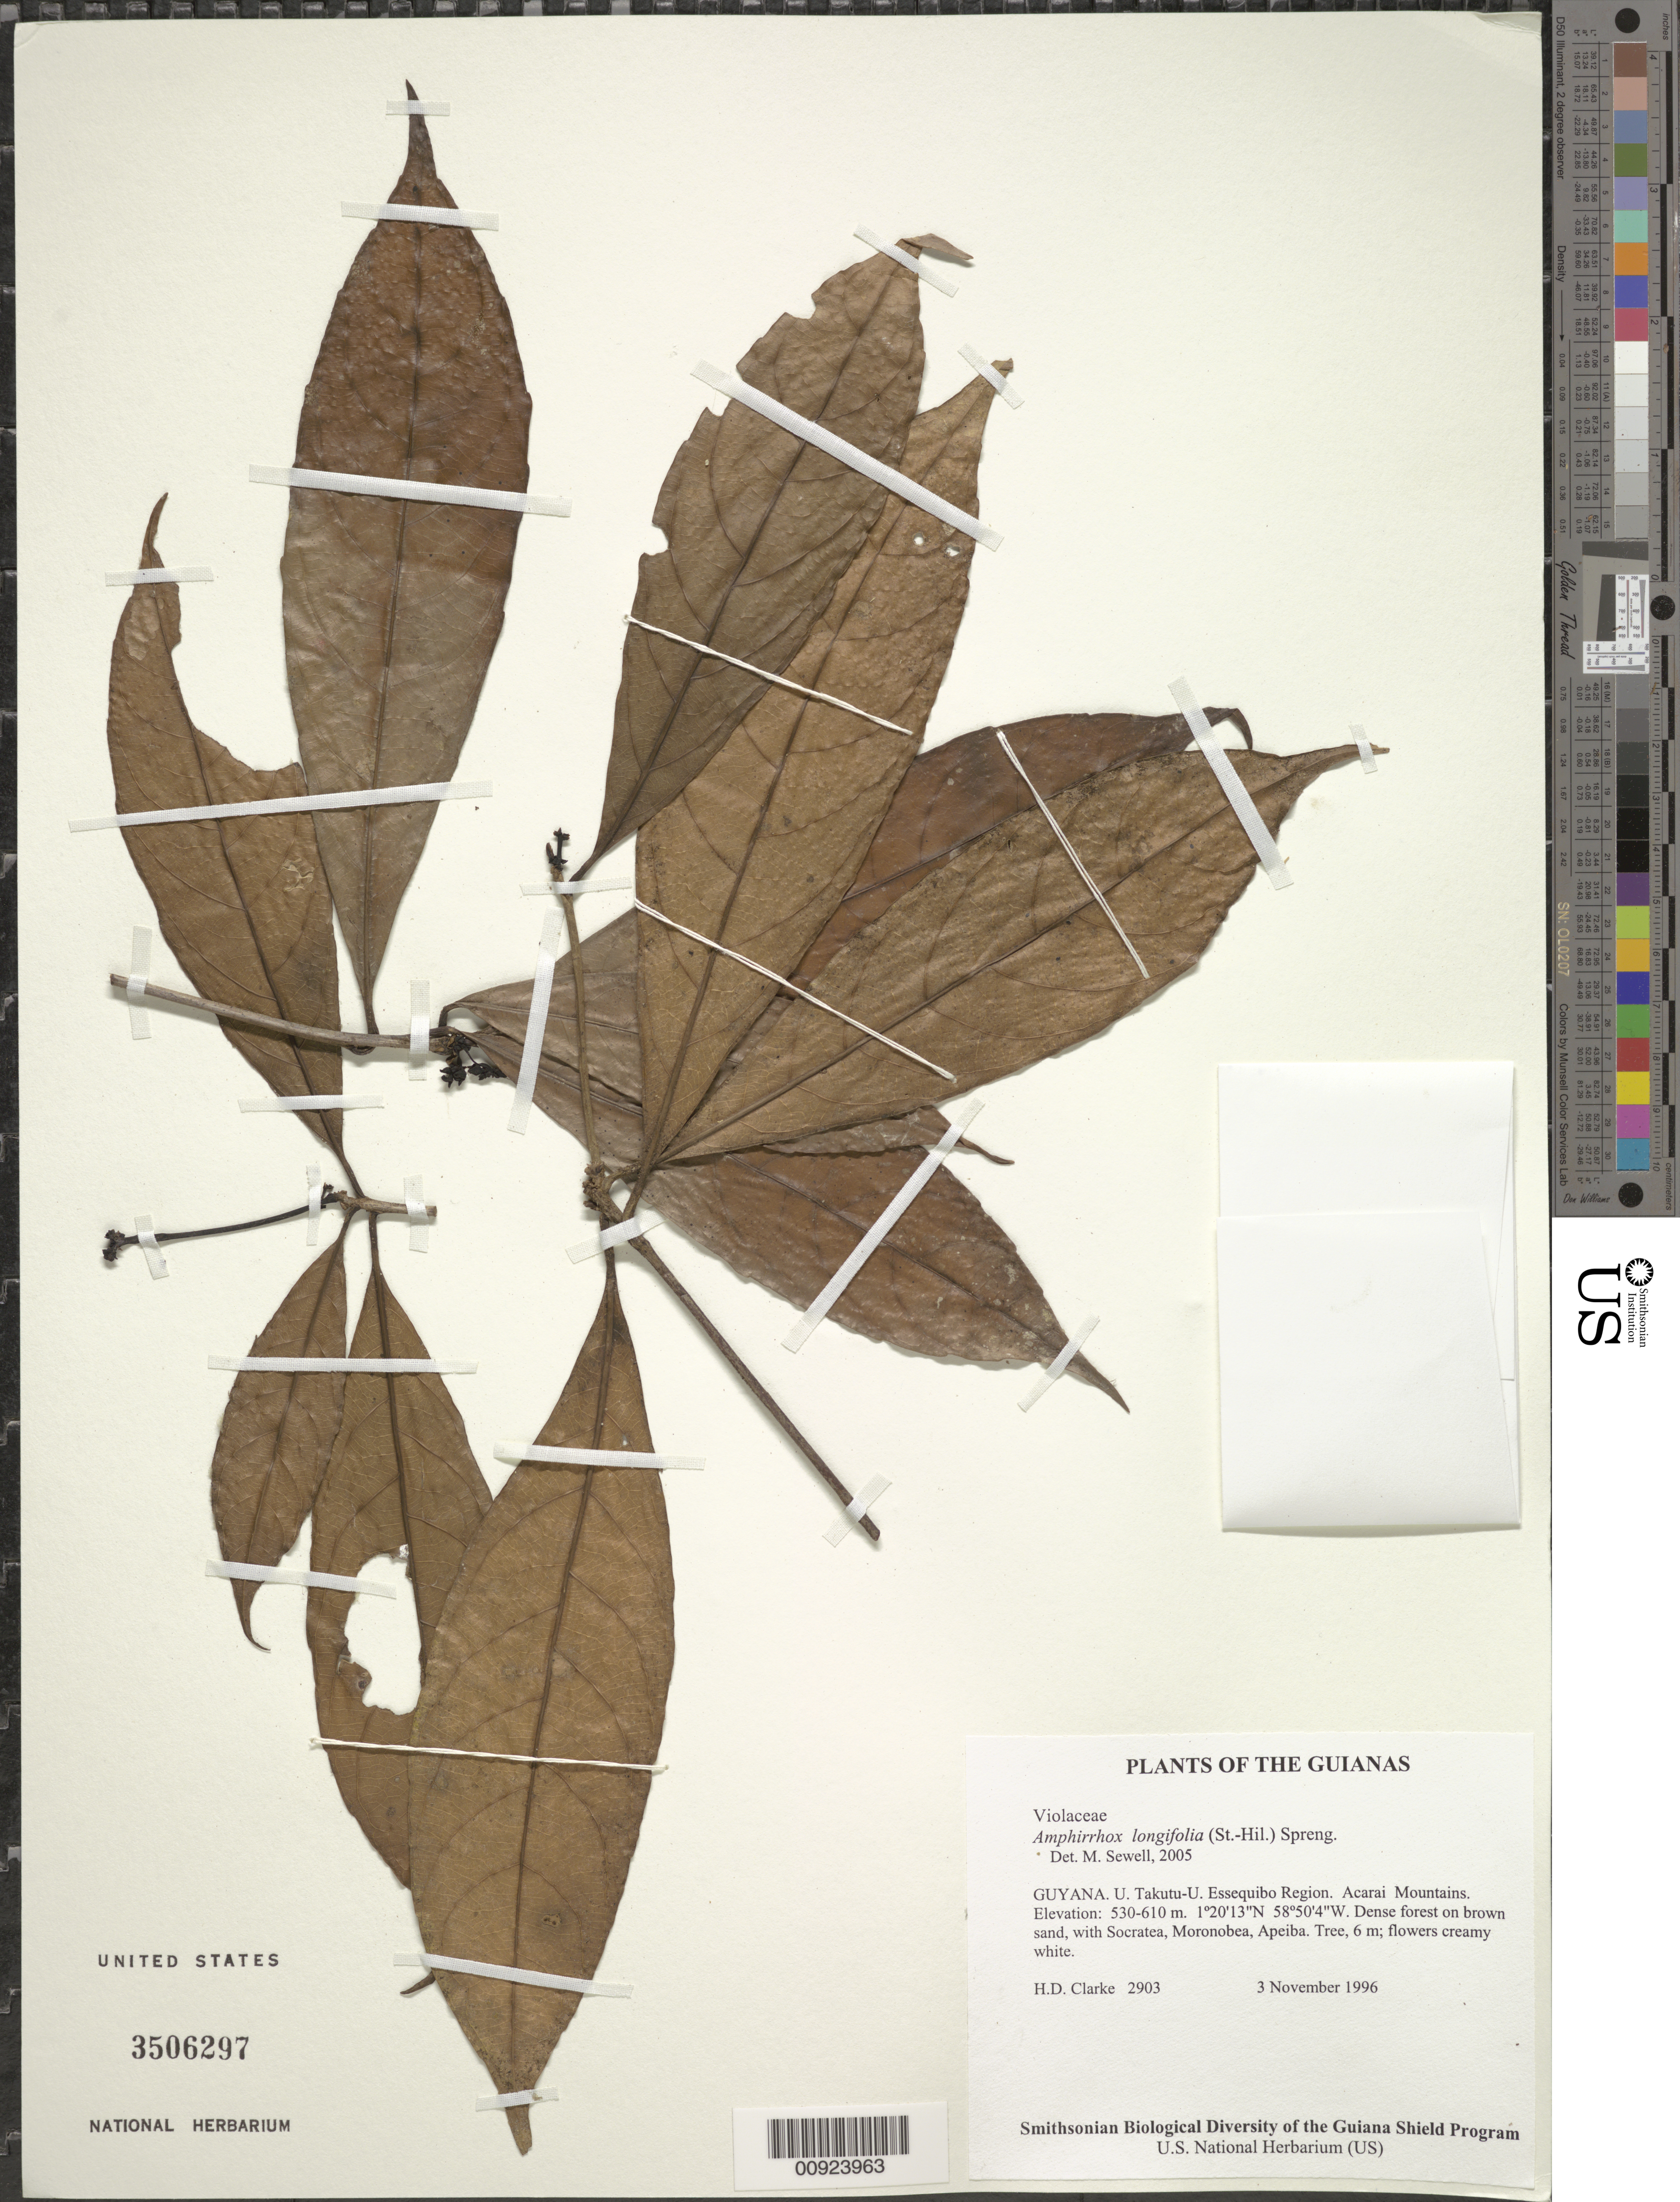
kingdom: Plantae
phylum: Tracheophyta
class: Magnoliopsida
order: Malpighiales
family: Violaceae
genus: Amphirrhox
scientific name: Amphirrhox longifolia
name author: (A. St.-Hil.) Spreng.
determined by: Sewell, M.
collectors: H. D. Clarke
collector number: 2903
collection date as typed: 3 November 1996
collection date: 1996-11-03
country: Guyana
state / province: U. Takutu-U. Essequibo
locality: Acarai Mountains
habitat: Dense forest on brown sand, with Socratea, Moronobea, Apeiba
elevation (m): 530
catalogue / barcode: US 3506297